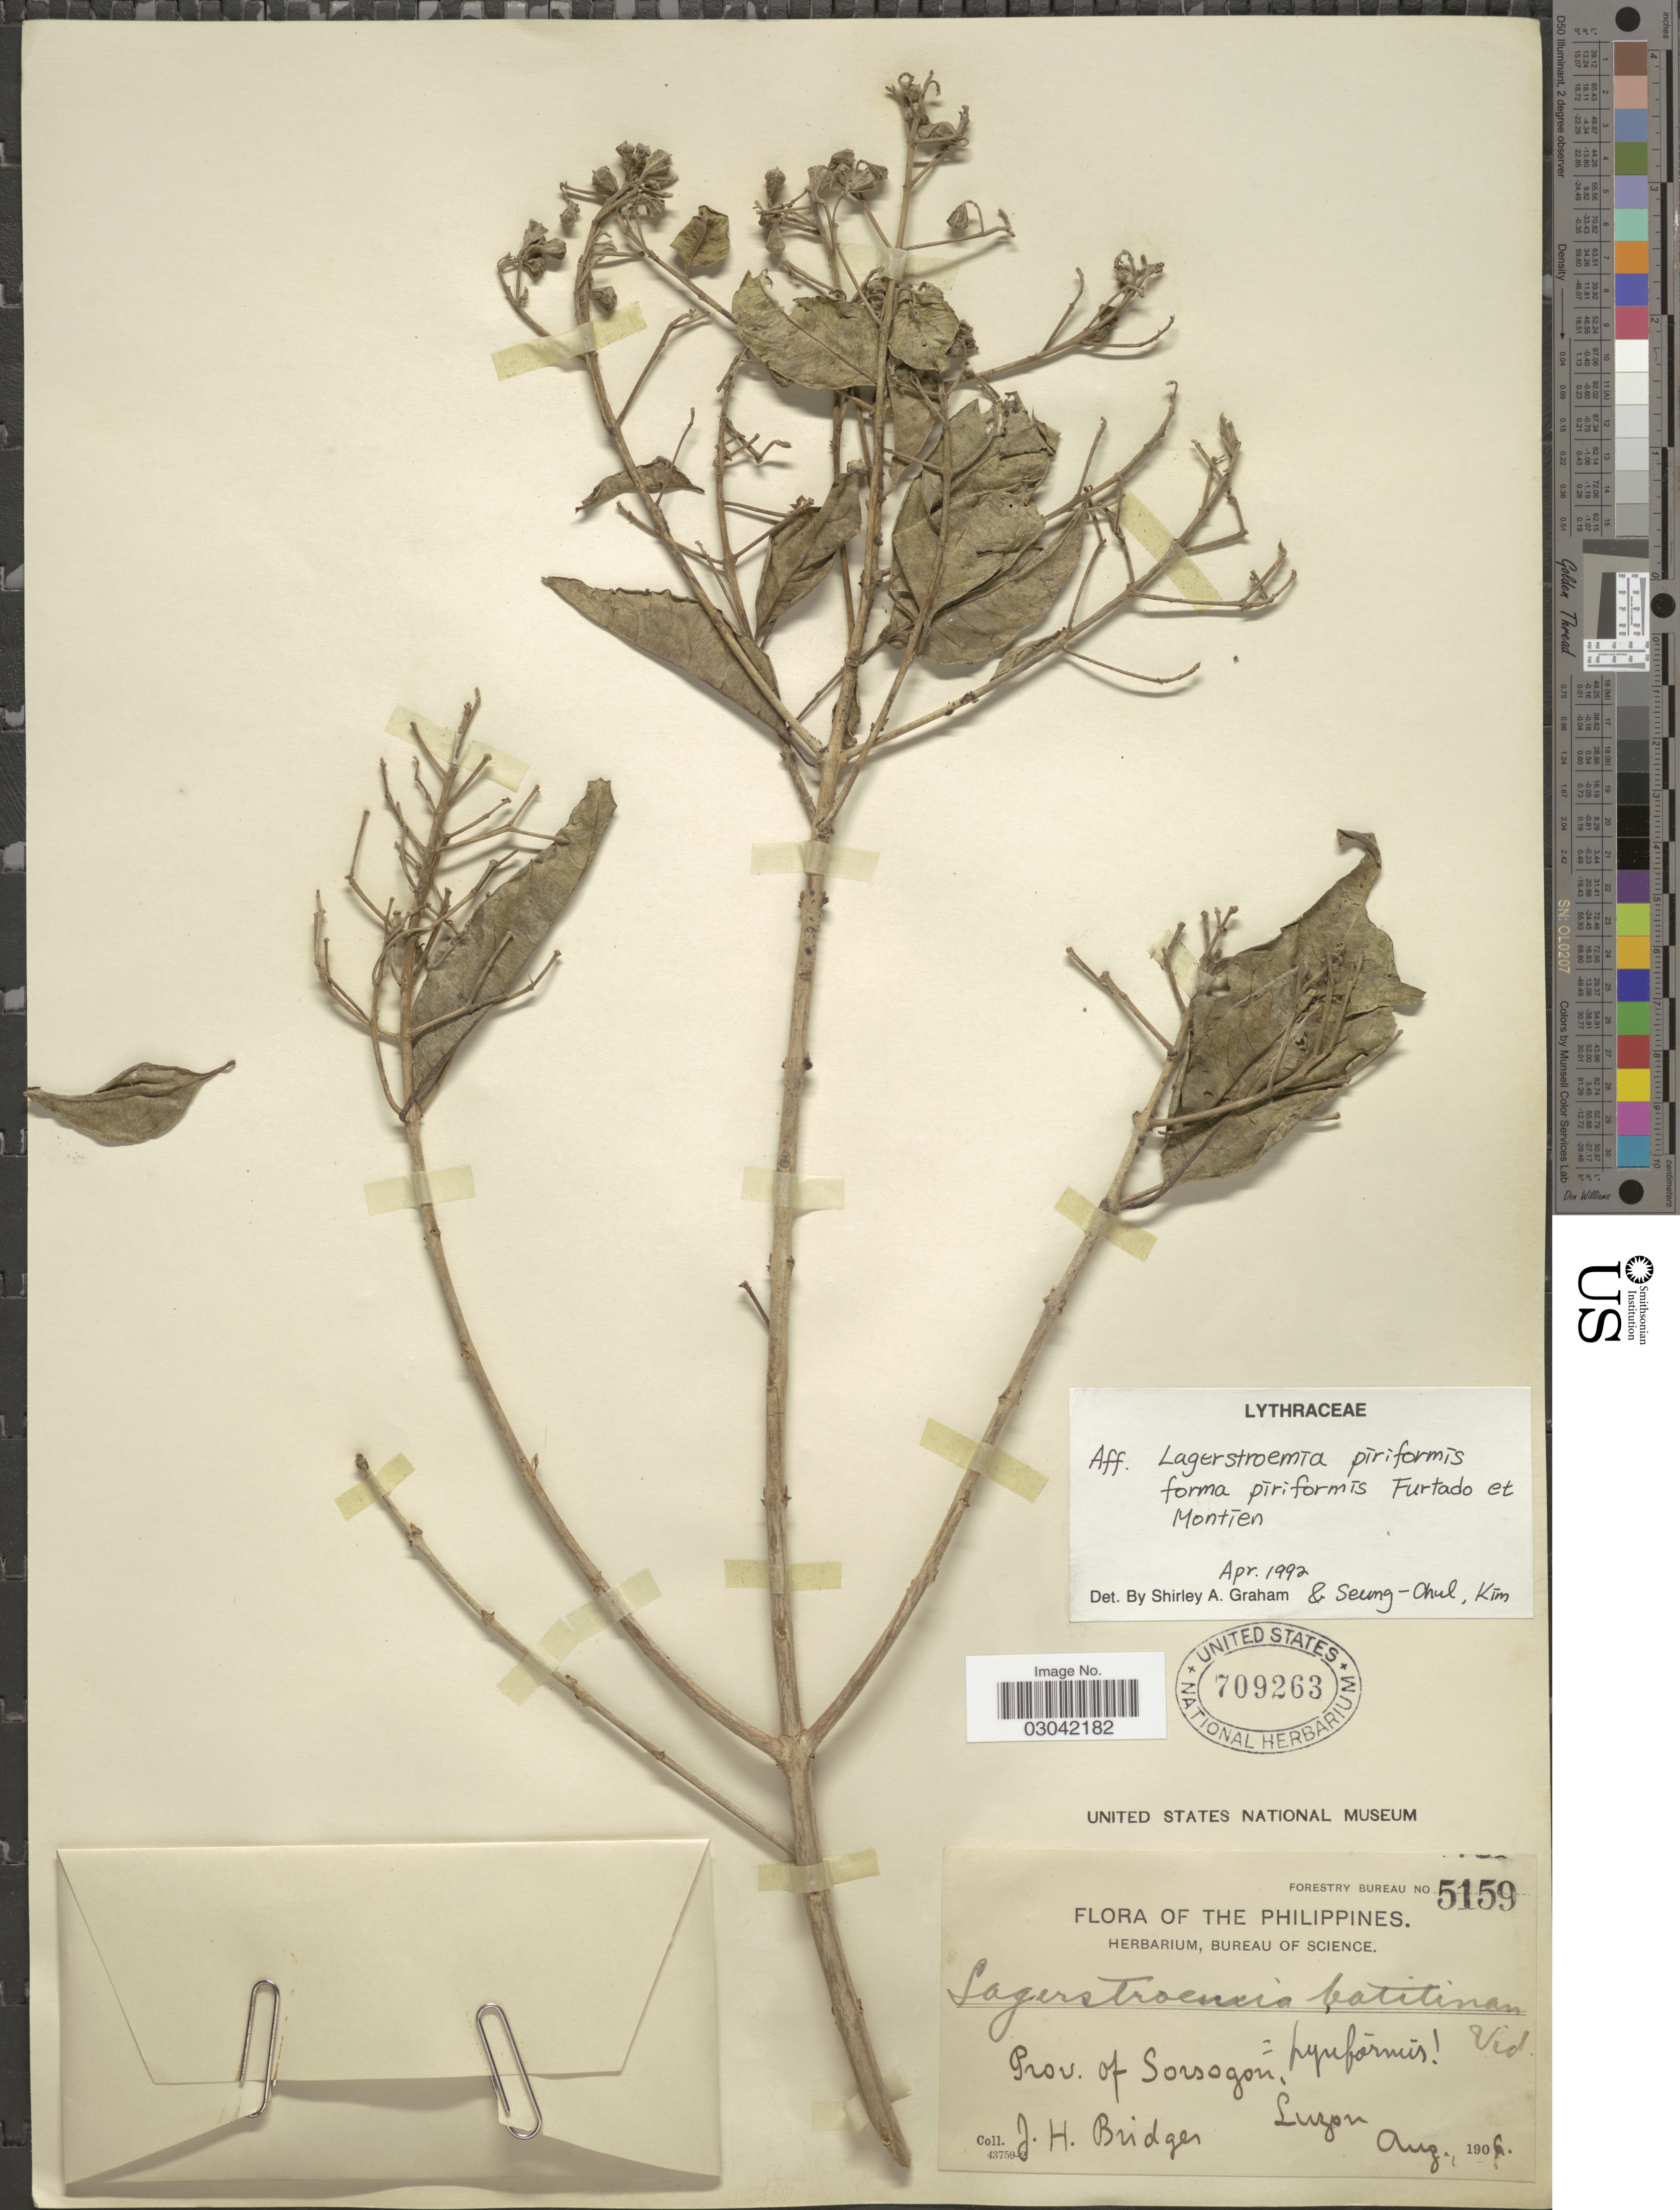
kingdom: Plantae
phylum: Tracheophyta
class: Magnoliopsida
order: Myrtales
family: Lythraceae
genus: Lagerstroemia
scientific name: Lagerstroemia piriformis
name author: Koehne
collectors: J. Bridges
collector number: Forestry Bureau 5159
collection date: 1906-08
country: Philippines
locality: Prov. of Sorsogon, Luzon.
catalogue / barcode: US 709263